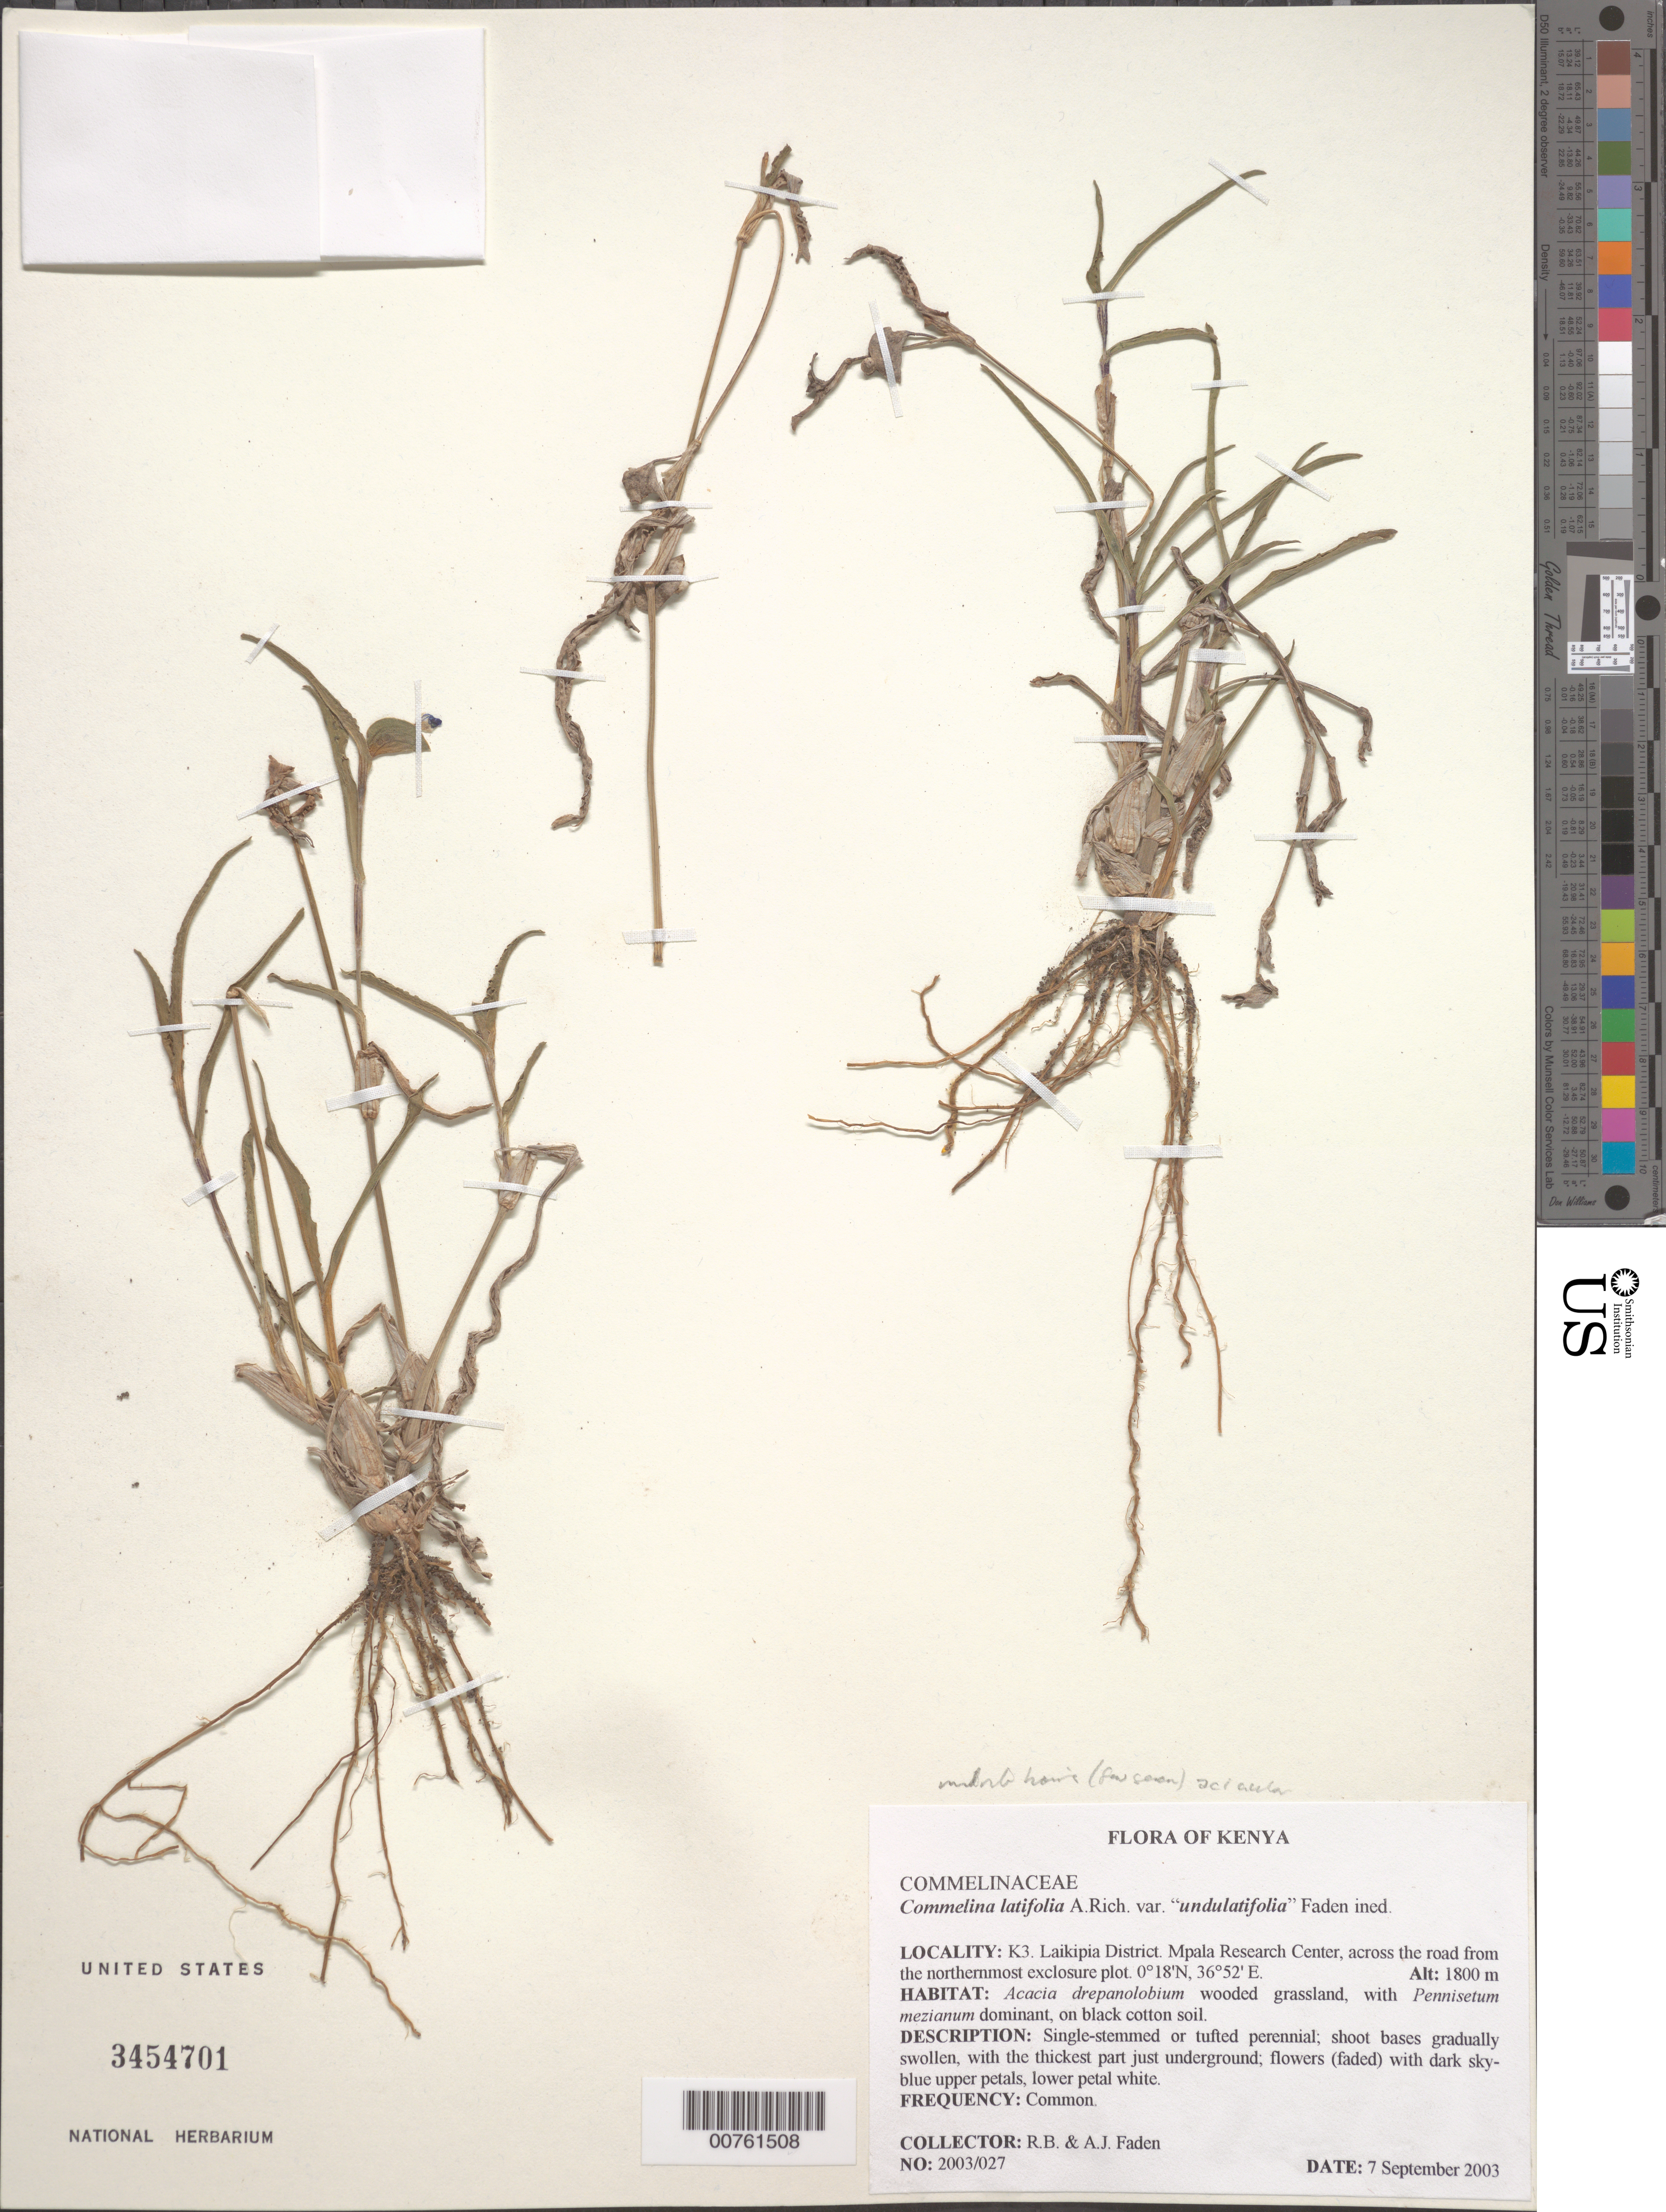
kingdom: Plantae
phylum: Tracheophyta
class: Liliopsida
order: Commelinales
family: Commelinaceae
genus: Commelina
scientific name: Commelina latifolia var. undulatifolia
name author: Hochst. ex A. Rich.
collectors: R. B. Faden & A. J. Faden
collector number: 2003/007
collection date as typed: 07 Sep 2003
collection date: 2003-09-07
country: Kenya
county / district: Laikipia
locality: K3, Mpala Research Center, across the road from the northernmost exclosure plot.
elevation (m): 1800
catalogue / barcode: US 3454701